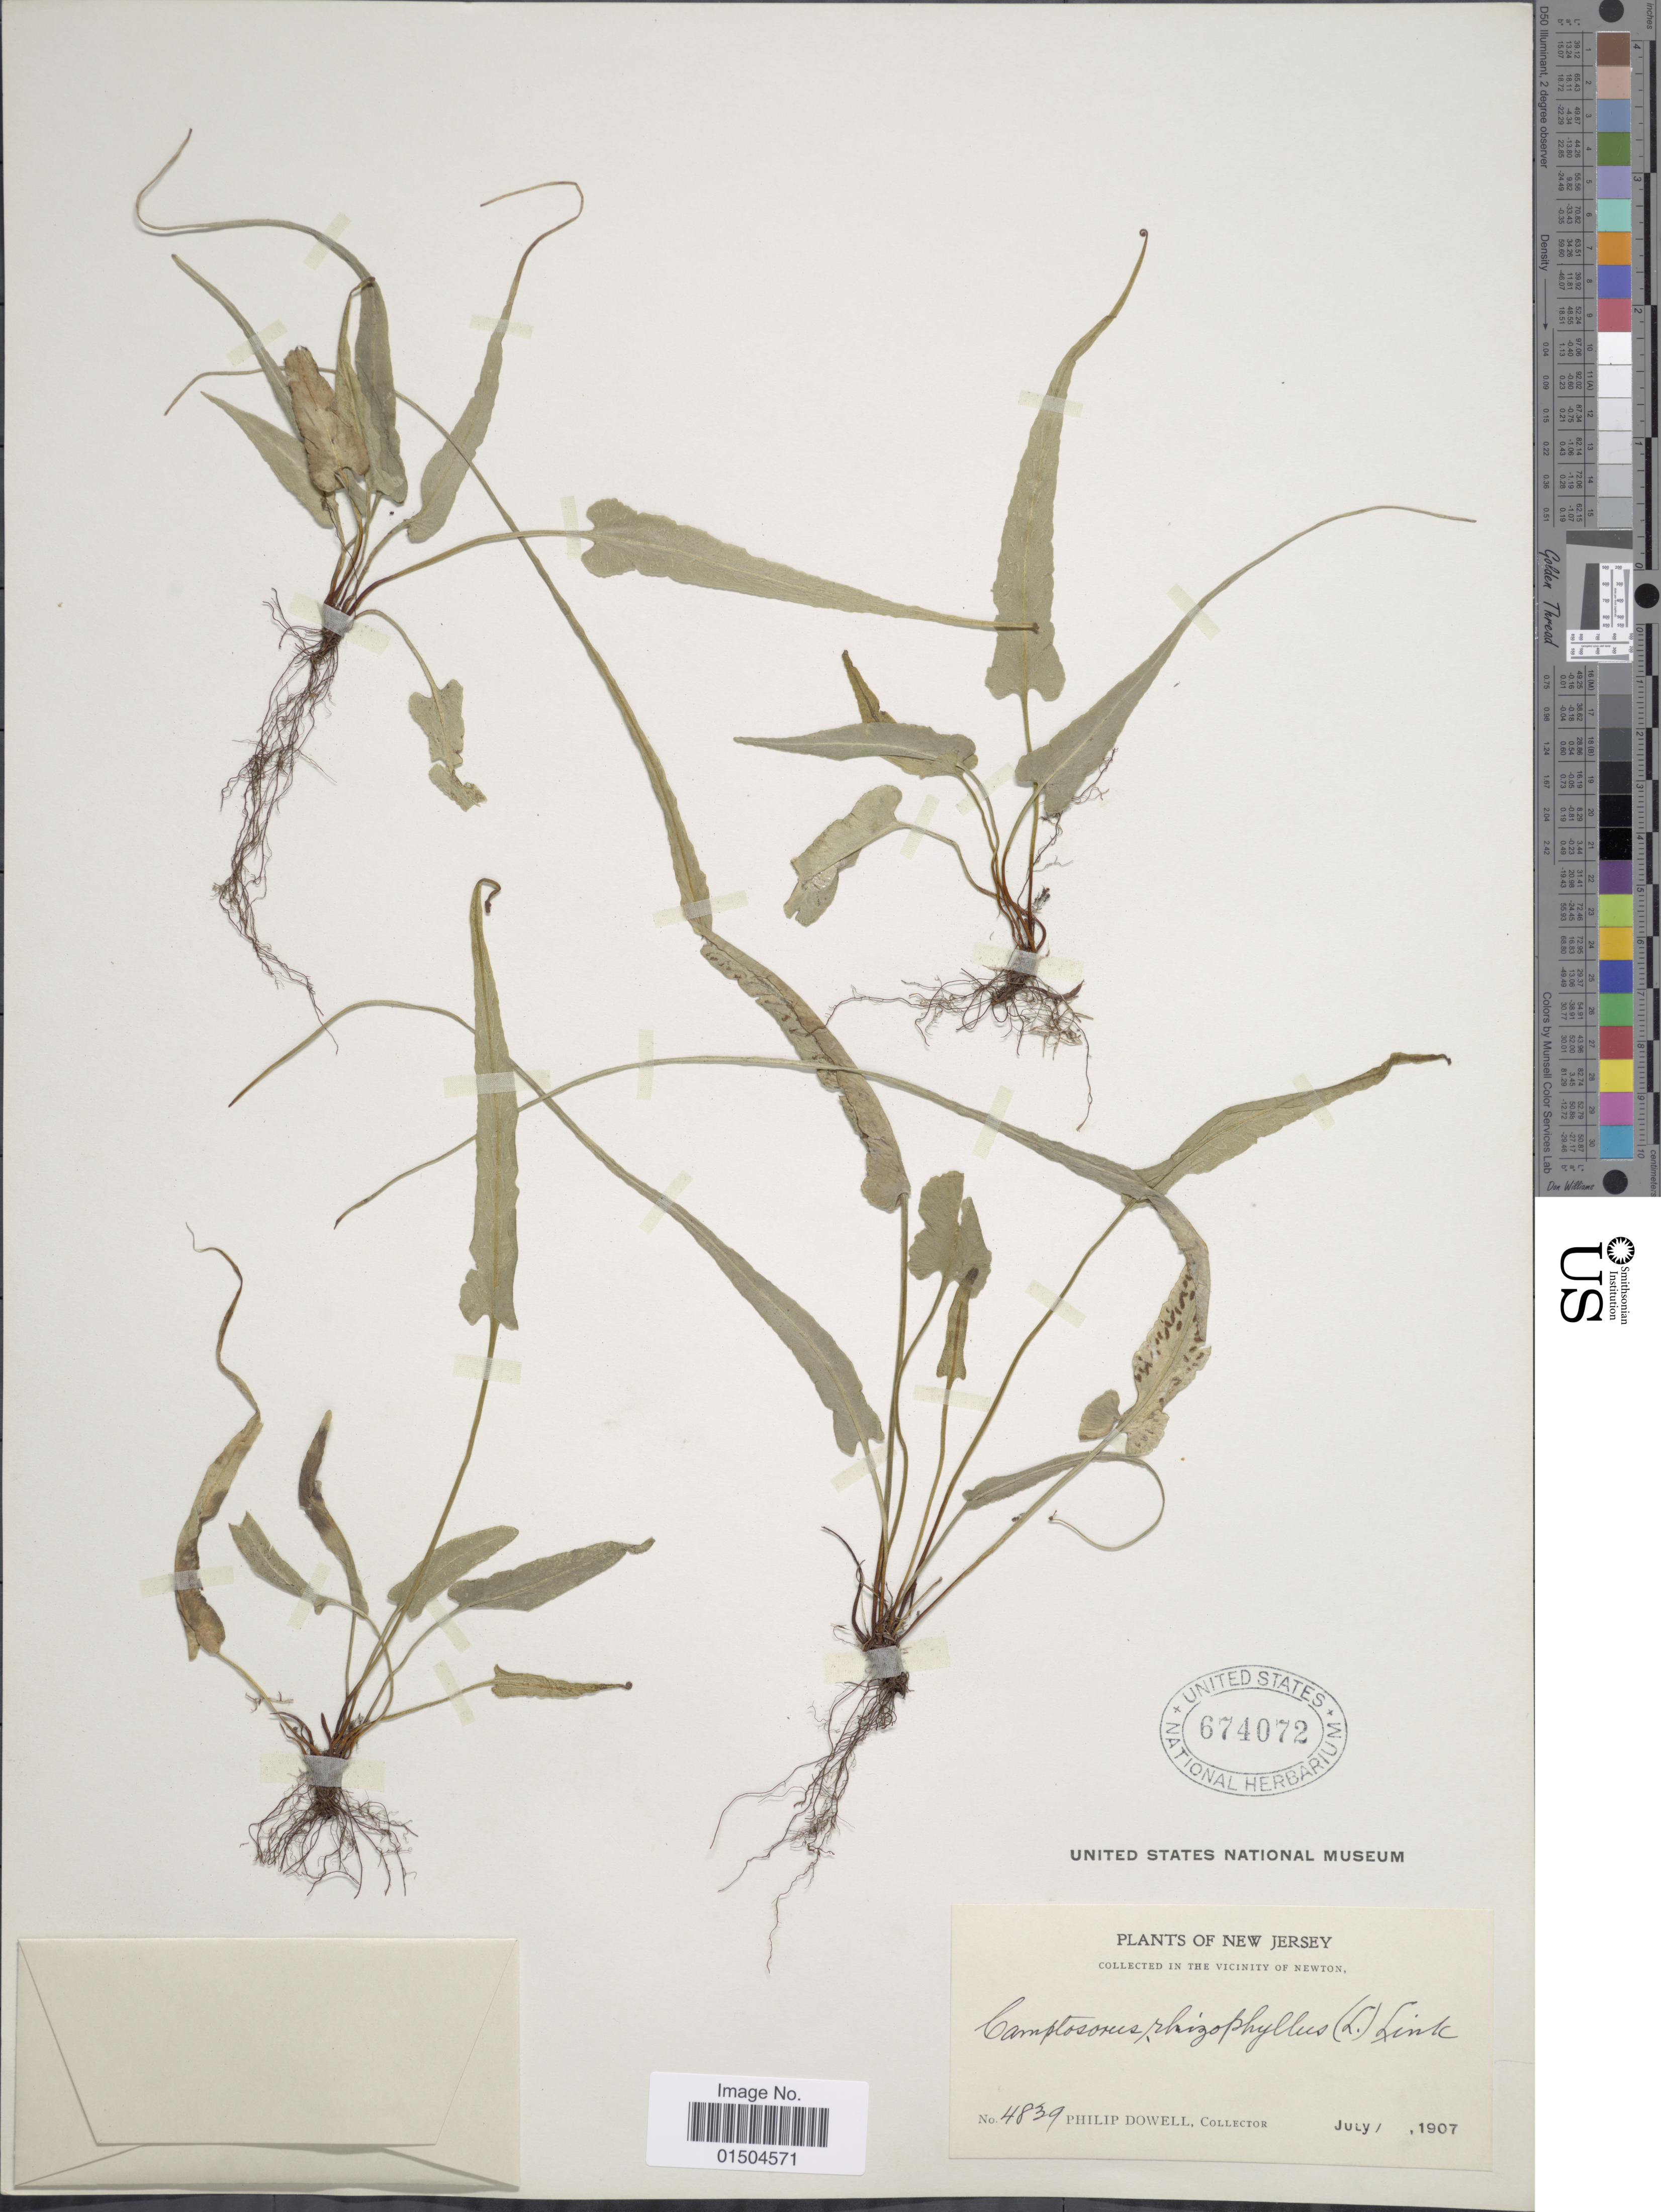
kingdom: Plantae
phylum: Tracheophyta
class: Polypodiopsida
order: Polypodiales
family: Aspleniaceae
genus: Asplenium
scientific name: Asplenium rhizophyllum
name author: L.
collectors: P. Dowell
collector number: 4839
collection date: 1907-07-01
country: United States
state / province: New Jersey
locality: In the Vicinity of Newton.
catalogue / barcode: US 674072